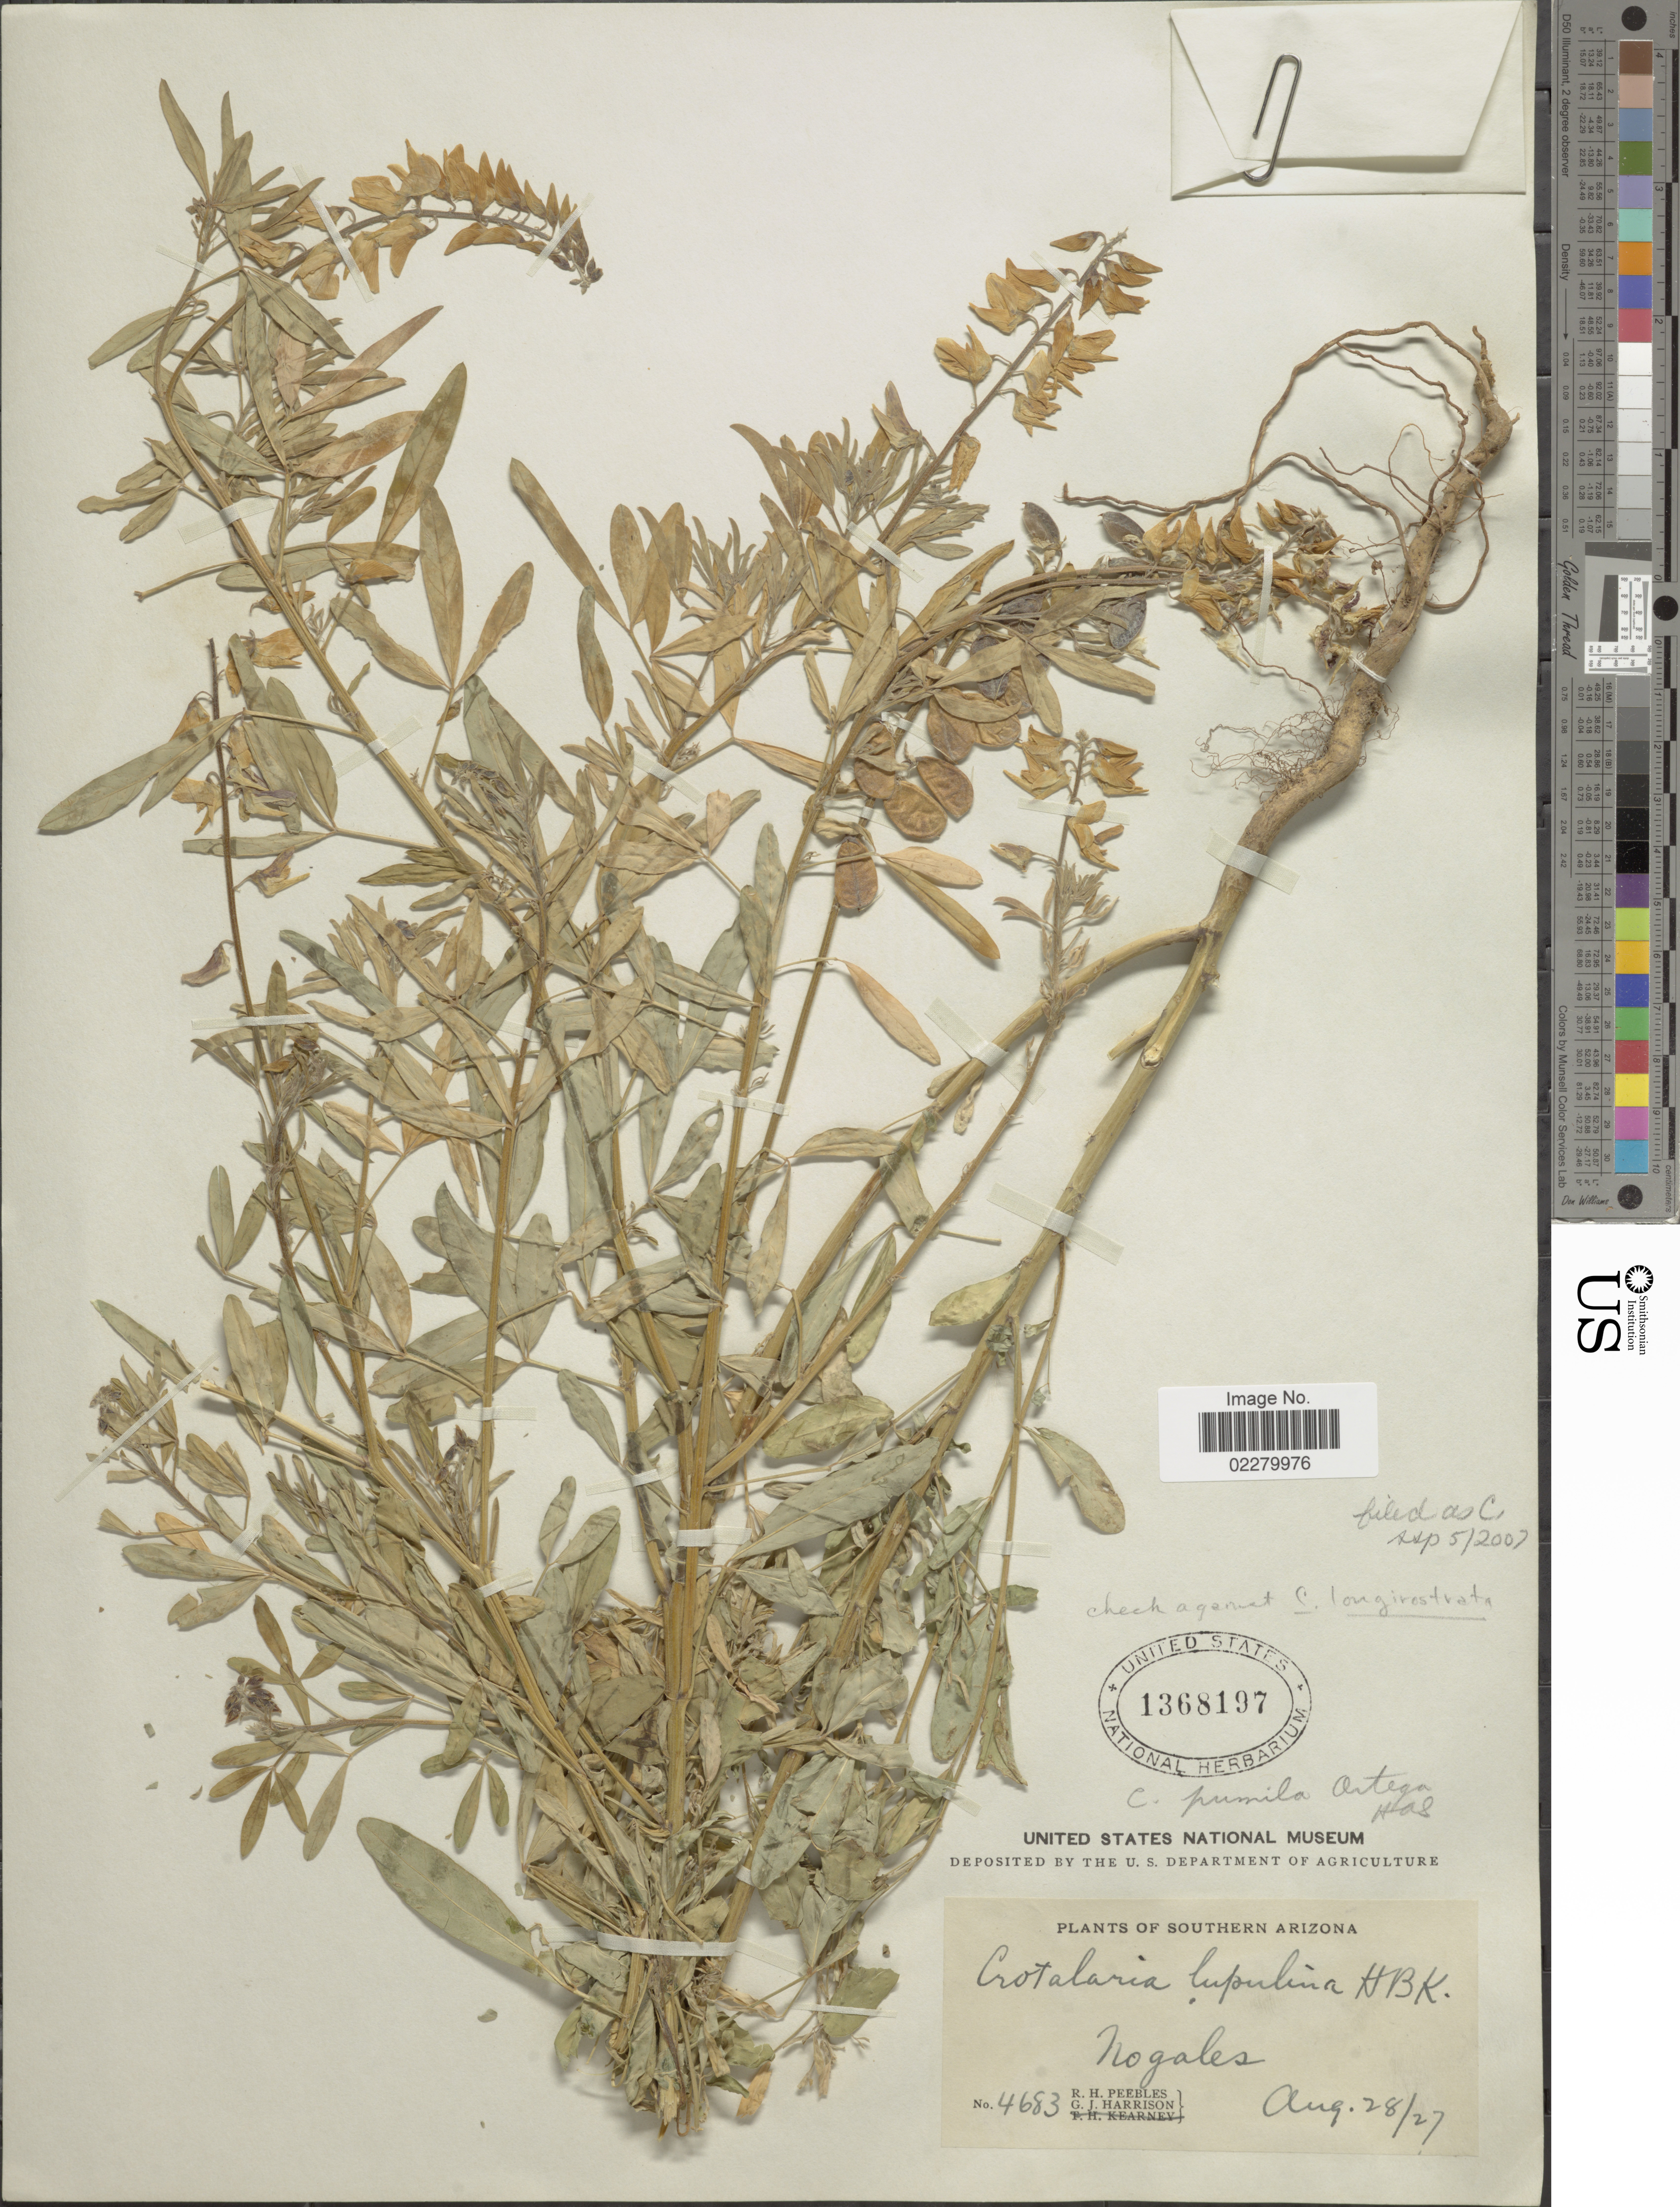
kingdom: Plantae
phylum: Tracheophyta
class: Magnoliopsida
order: Fabales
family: Fabaceae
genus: Crotalaria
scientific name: Crotalaria sp.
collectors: R. H. Peebles & G. J. Harrison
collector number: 4683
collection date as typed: Transcribed d/m/y: 28/8/27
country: United States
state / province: Arizona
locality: Southern Arizona. Nogales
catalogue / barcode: US 1368197